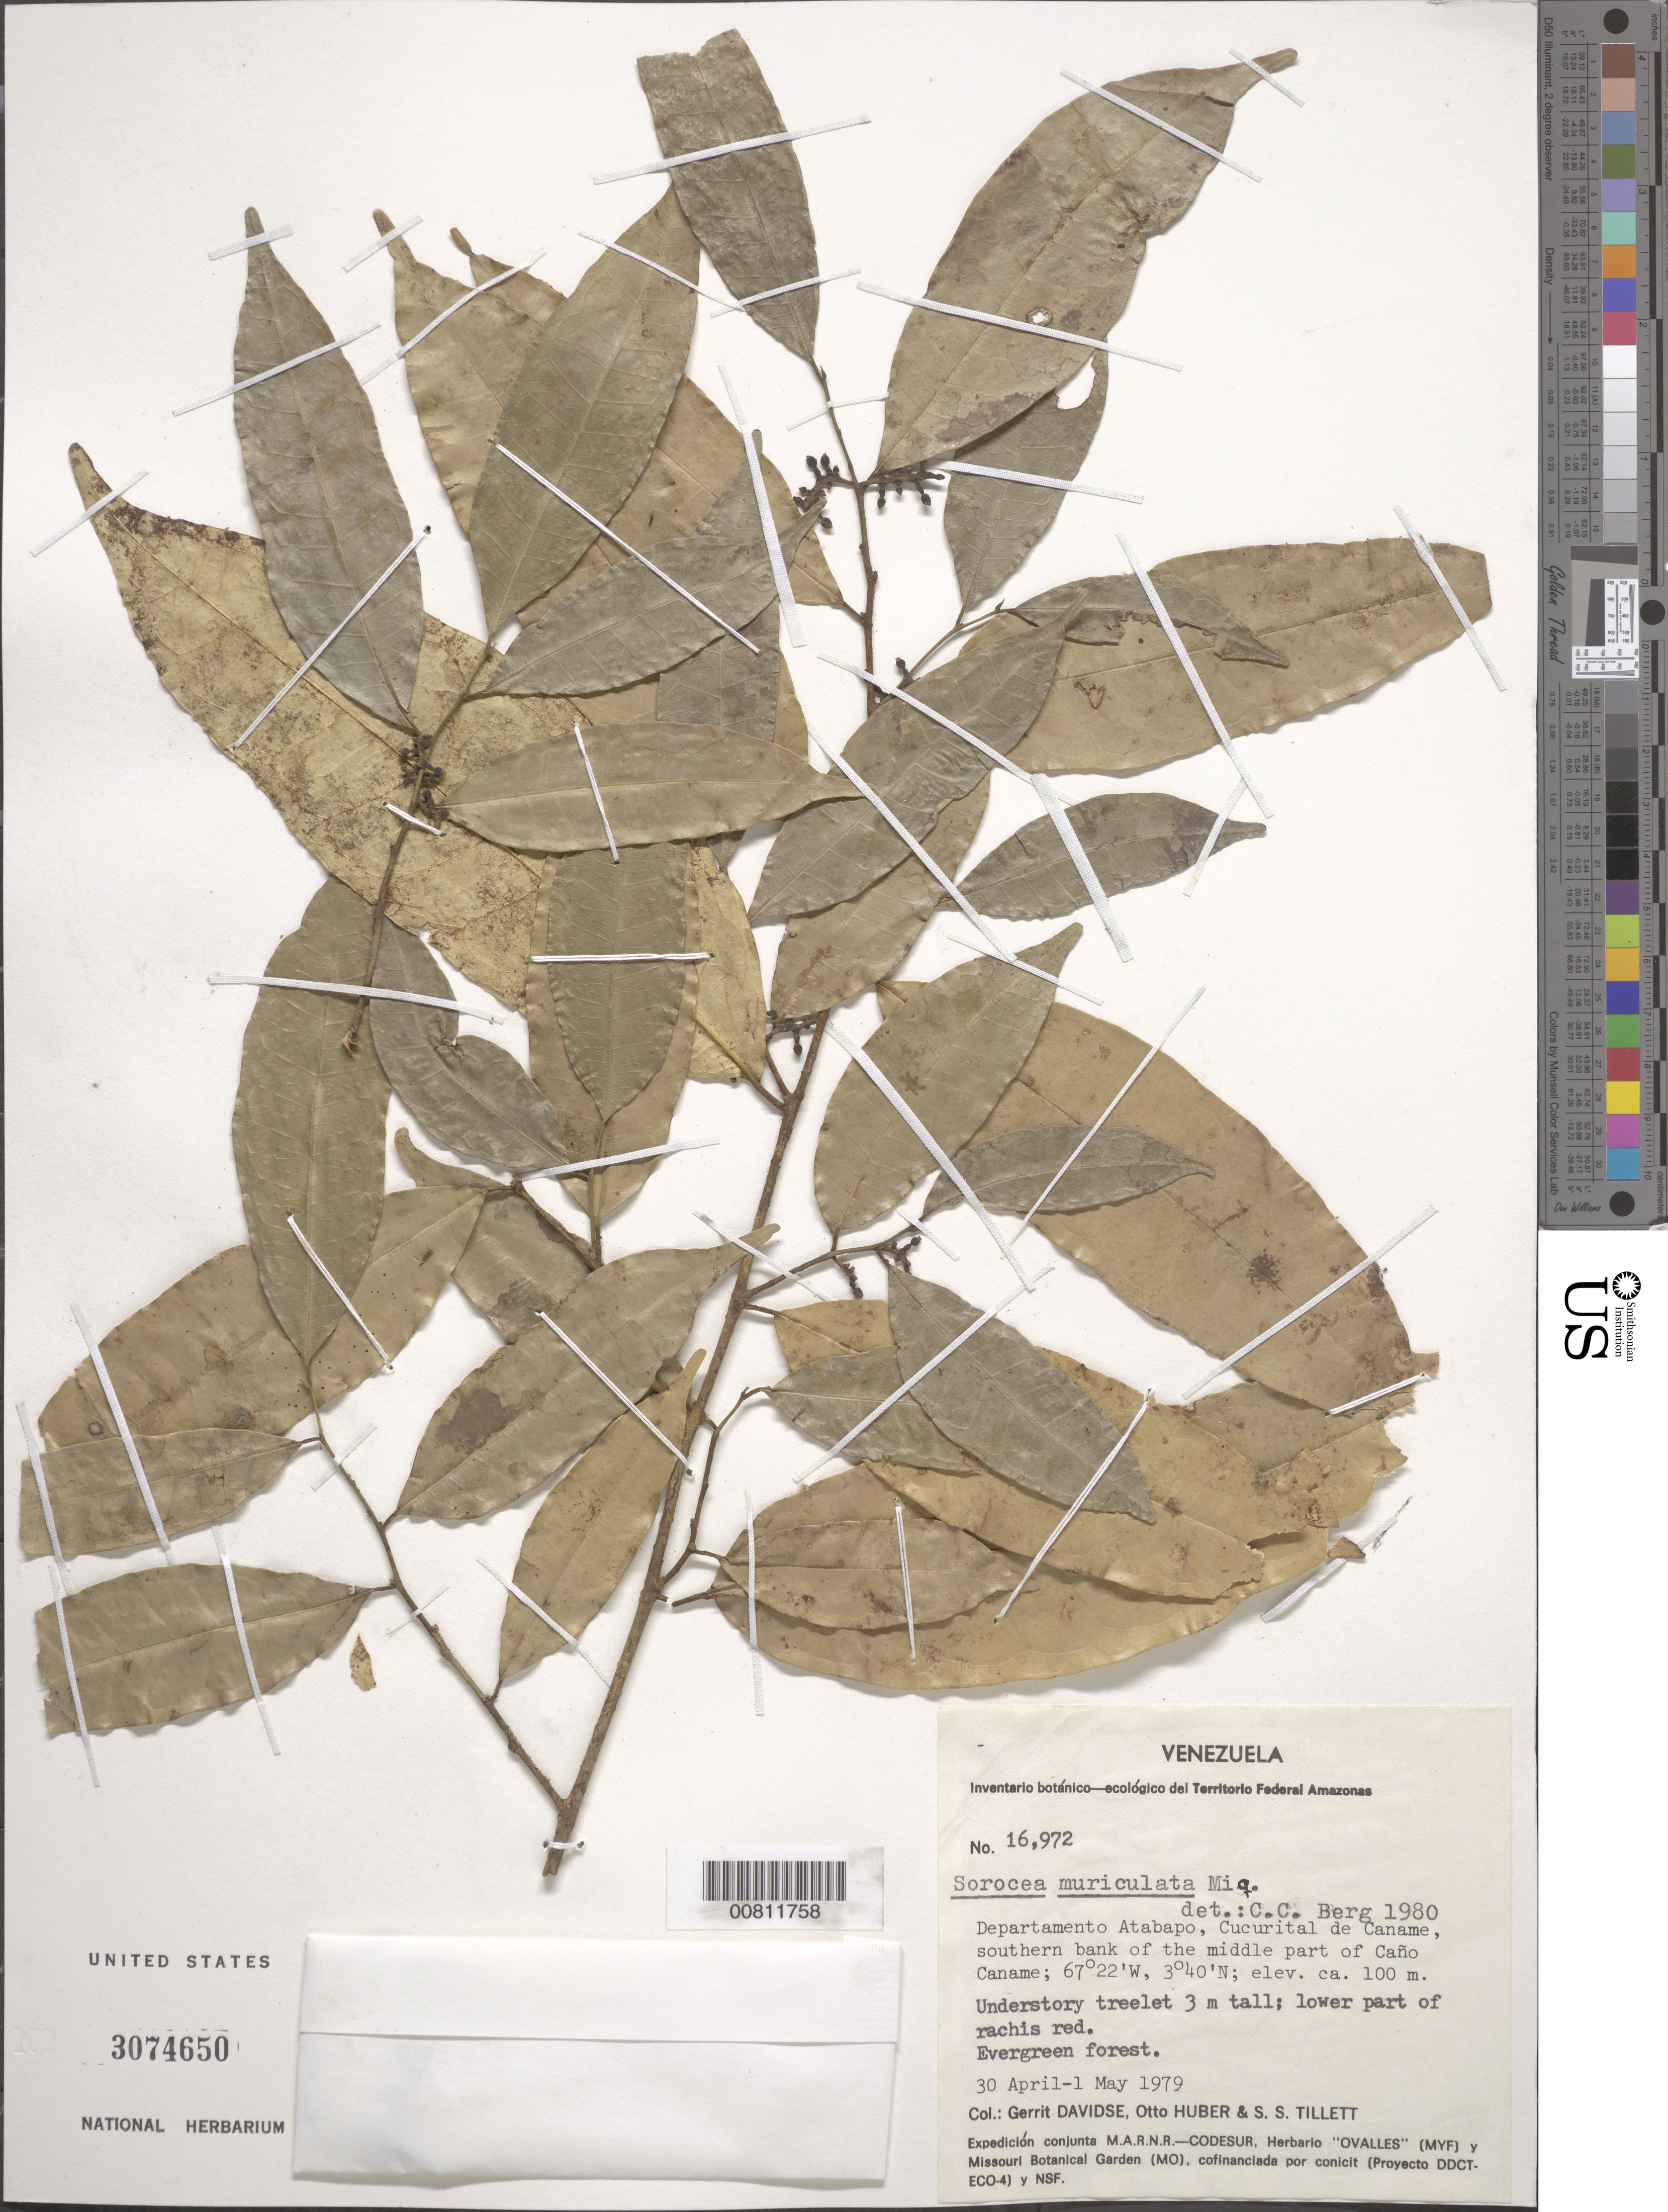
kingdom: Plantae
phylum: Tracheophyta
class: Magnoliopsida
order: Rosales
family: Moraceae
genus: Sorocea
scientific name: Sorocea muriculata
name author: Miq.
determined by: Berg, C. C.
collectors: G. Davidse, O. Huber & S. S. Tillett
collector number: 16972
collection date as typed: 30-Apr-79 to 1-May-79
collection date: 1979-04-30/1979-05-01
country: Venezuela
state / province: Amazonas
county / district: Atabapo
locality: Cucurital de Caname, southern bank of the middle part of Caño Caname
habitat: Evergreen forest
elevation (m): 100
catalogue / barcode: US 3074650